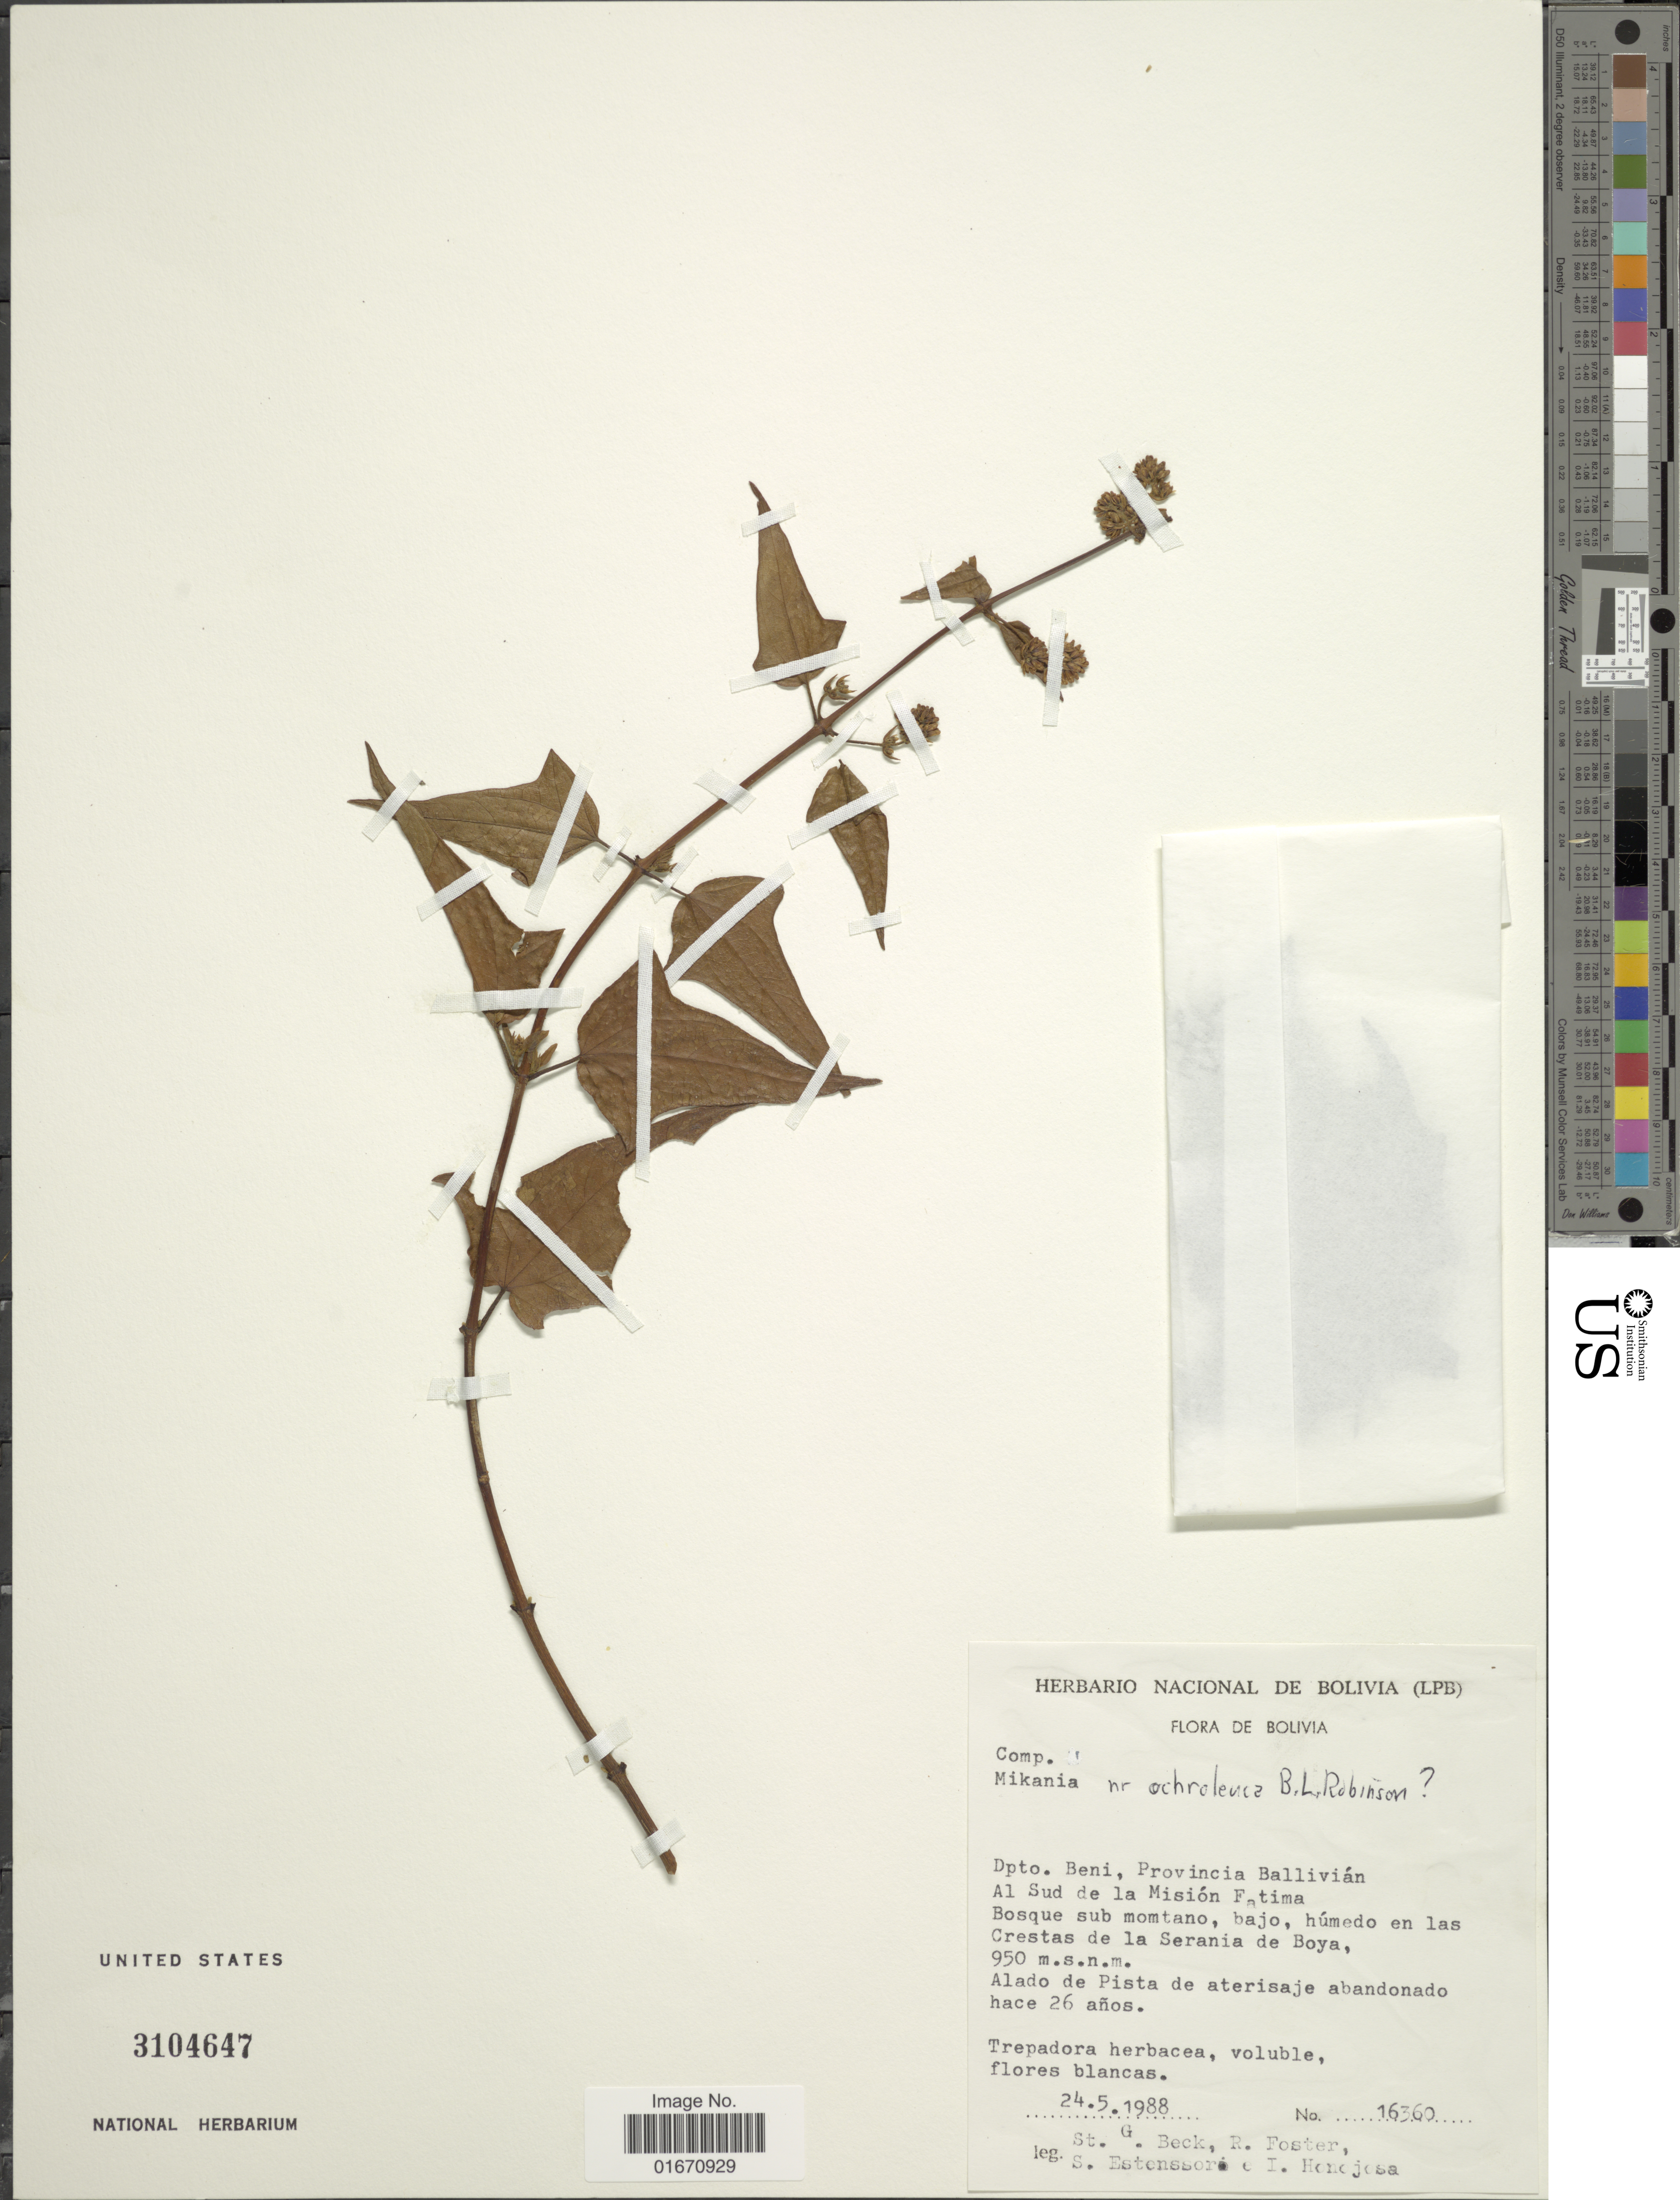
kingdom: Plantae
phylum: Tracheophyta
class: Magnoliopsida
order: Asterales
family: Asteraceae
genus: Mikania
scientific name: Mikania ochroleuca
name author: B.L. Rob.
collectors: S. G. Beck, R. Foster, S. Estensoro & Collector illegible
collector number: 16360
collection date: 1988-05-24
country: Bolivia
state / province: Beni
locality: Provincia Ballivian, al sud de la Mision Fatima, en las Crestas de la Serania de Boya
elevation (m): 950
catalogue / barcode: US 3104647